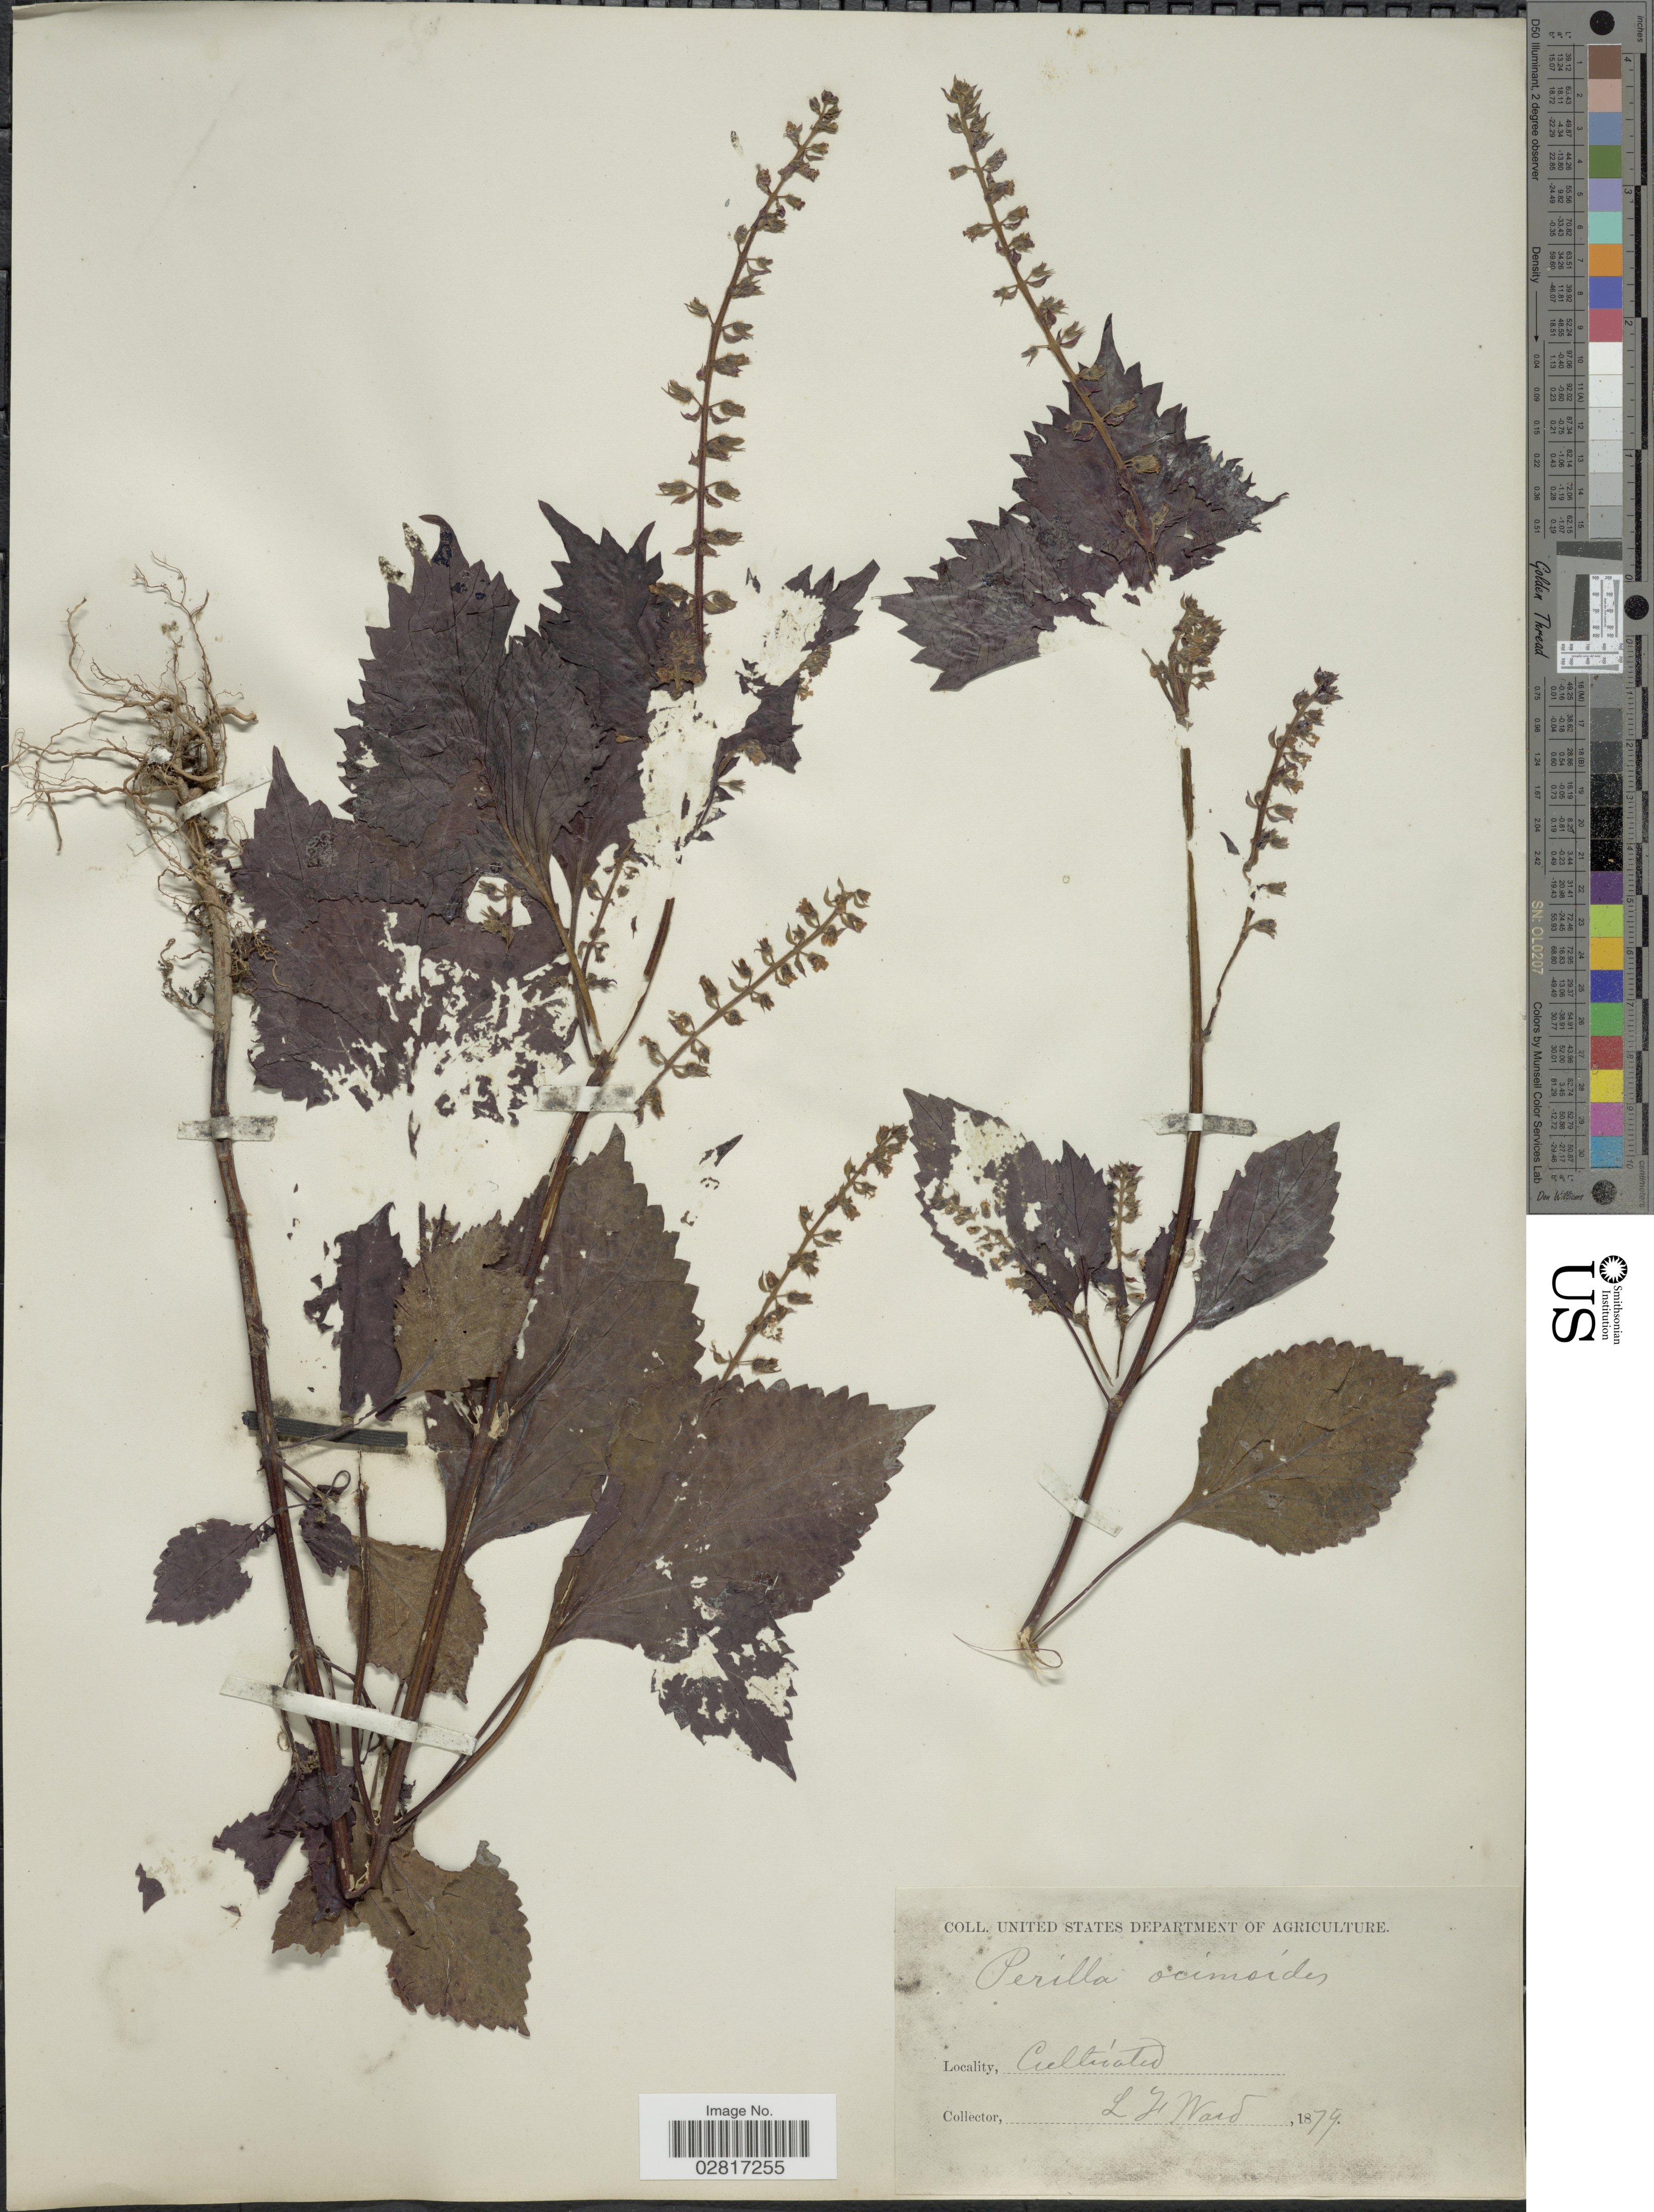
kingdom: Plantae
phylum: Tracheophyta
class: Magnoliopsida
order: Lamiales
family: Lamiaceae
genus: Perilla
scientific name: Perilla frutescens var. crispa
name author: (Thunb.) H. Deane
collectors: L. Ward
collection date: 1879